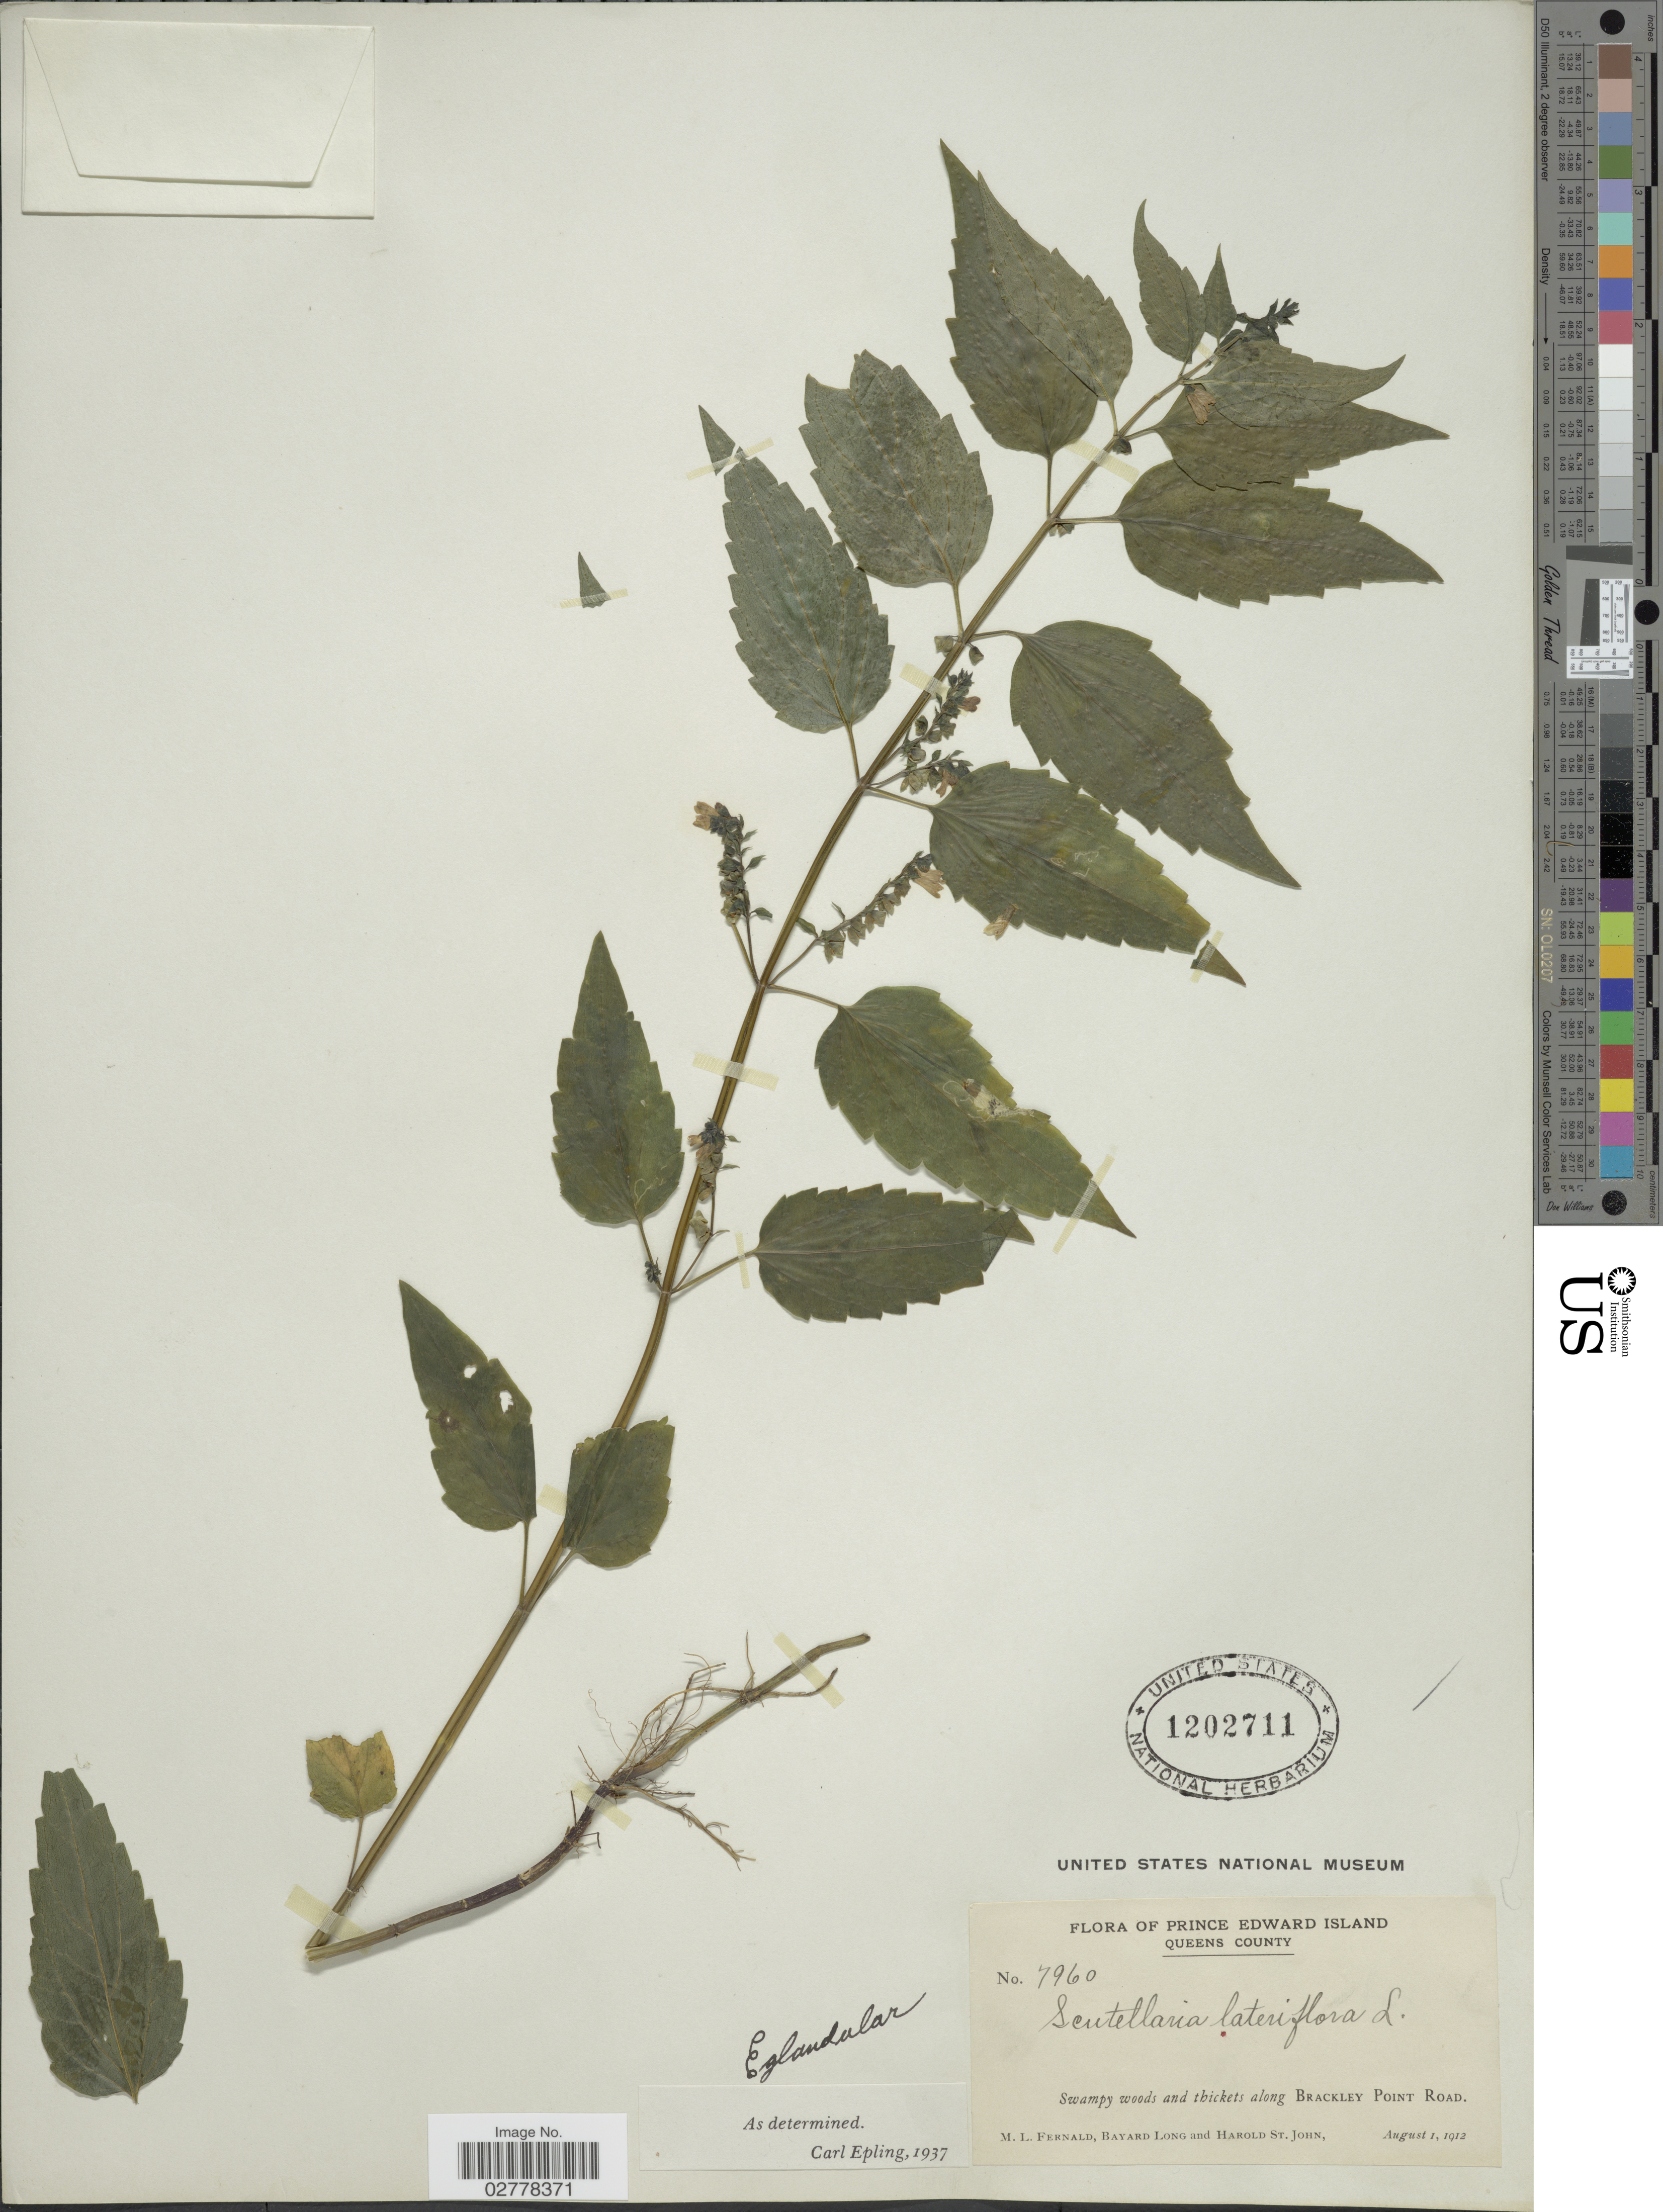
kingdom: Plantae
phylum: Tracheophyta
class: Magnoliopsida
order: Lamiales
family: Lamiaceae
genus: Scutellaria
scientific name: Scutellaria lateriflora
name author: L.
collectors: M. L. Fernald, B. Long & H. St. John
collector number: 7960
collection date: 1912-08-01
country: Canada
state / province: Prince Edward Island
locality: Queens County. Swampy woods and thickets along Brackley Point Road.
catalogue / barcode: US 1202711